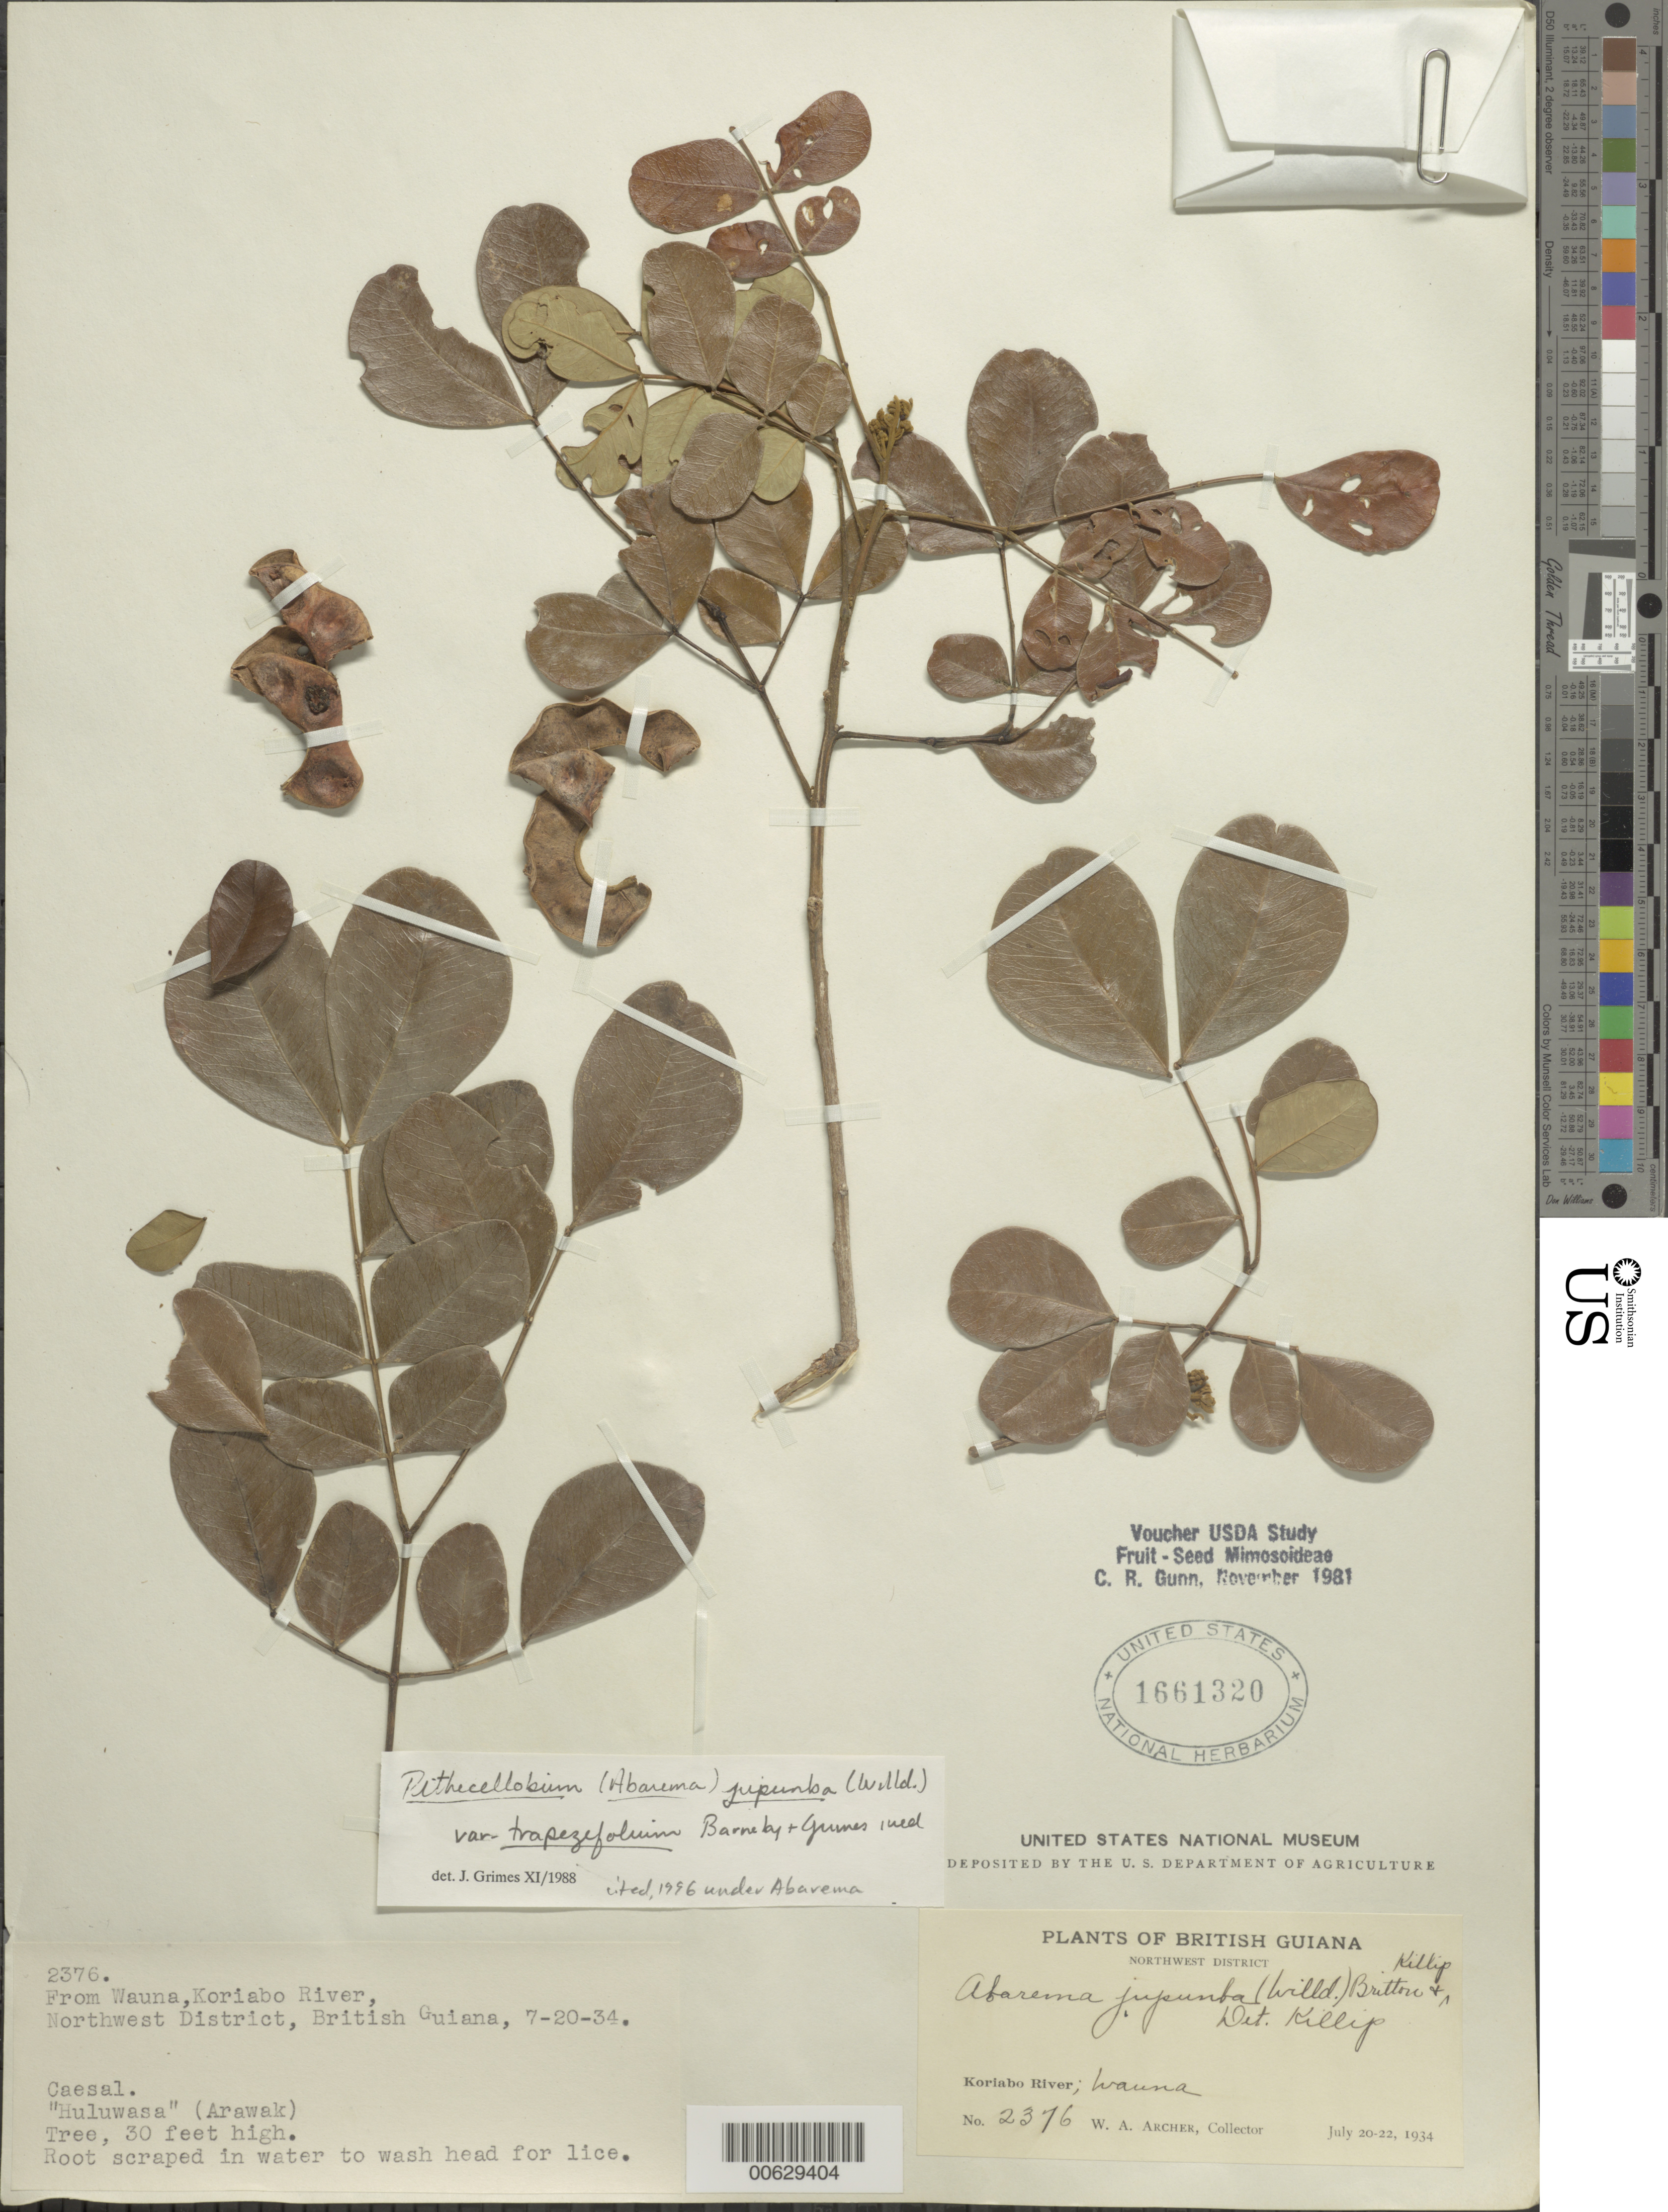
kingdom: Plantae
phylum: Tracheophyta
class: Magnoliopsida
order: Fabales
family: Fabaceae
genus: Jupunba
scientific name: Jupunba trapezifolia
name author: (Vahl) Moldenke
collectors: W. A. Archer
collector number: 2376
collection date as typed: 20-Jul-34 to 22-Jul-34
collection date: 1934-07-20/1934-07-22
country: Guyana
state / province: Barima-Waini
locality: Koriabo R., Wauna, NW Dist.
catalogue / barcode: US 1661320